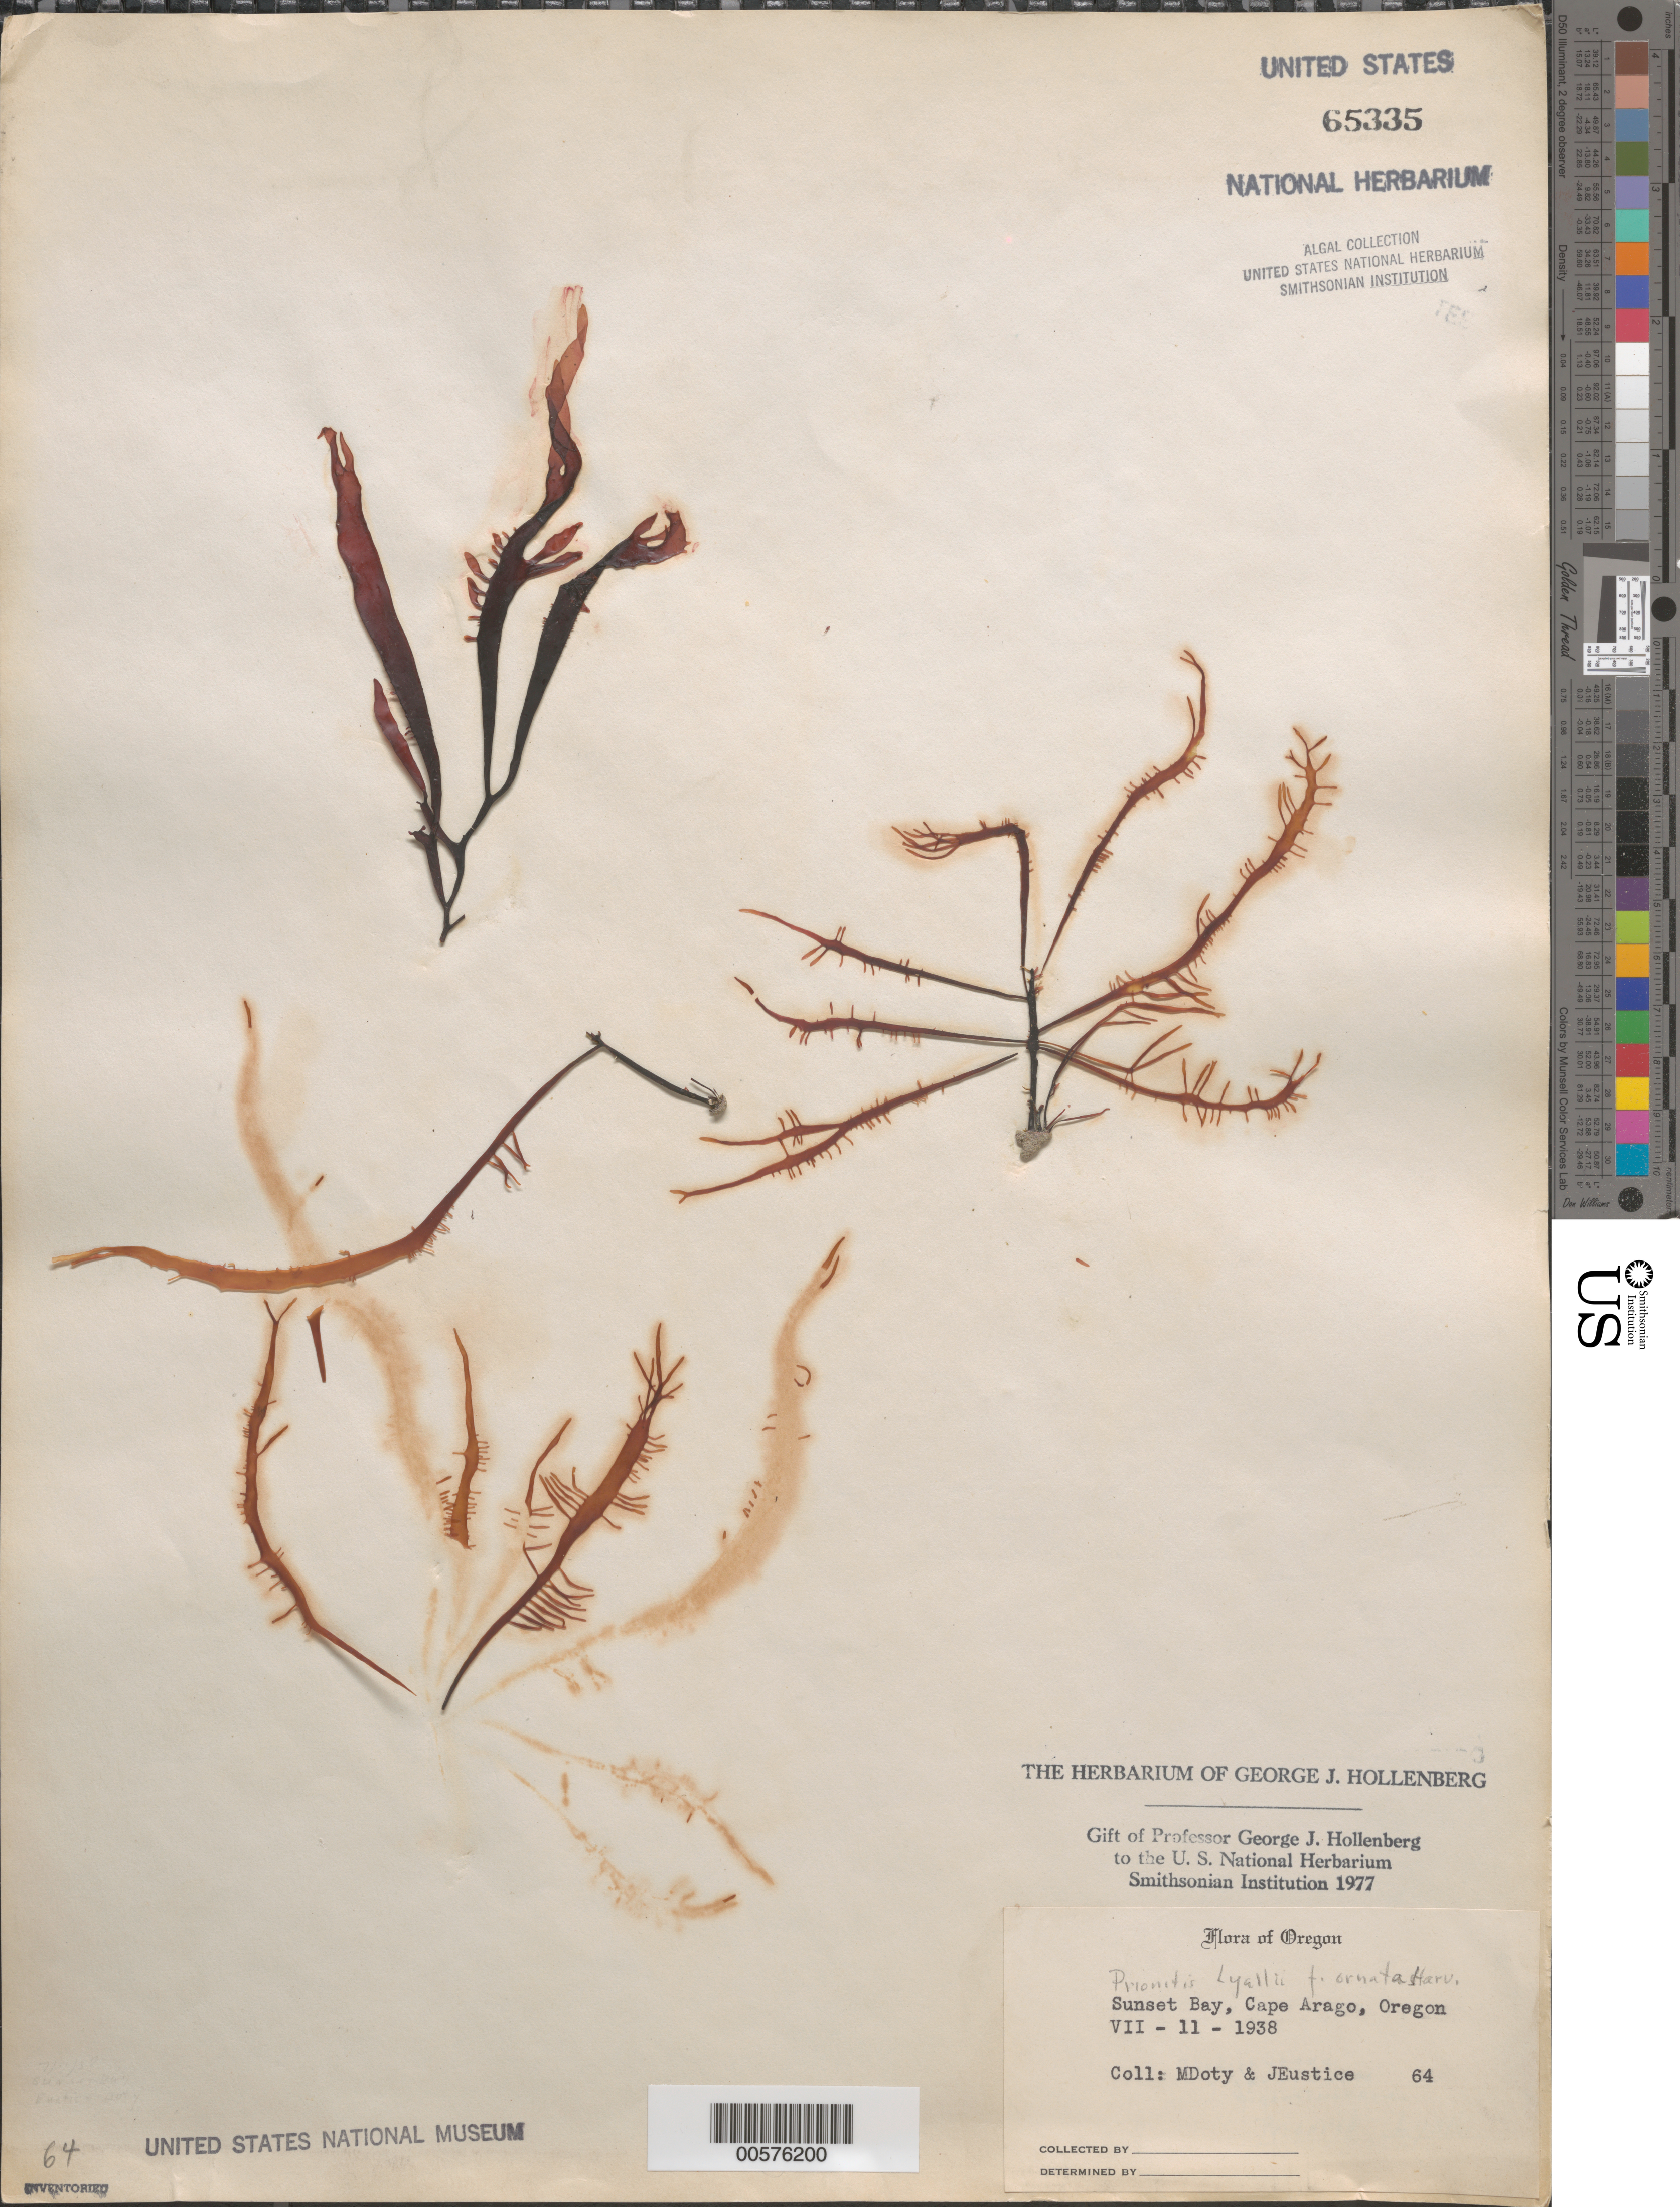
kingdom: Plantae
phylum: Rhodophyta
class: Florideophyceae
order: Cryptonemiales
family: Cryptonemiaceae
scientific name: Prionitis sternbergii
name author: (C. Agardh) J. Agardh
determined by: Algae name updating Project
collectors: M. S. Doty & J. Eustice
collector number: MSD 64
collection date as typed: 11 Jul 1938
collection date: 1938-07-11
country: United States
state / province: Oregon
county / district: Coos County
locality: Sunset Bay, Cape Arago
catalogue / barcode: US 65335